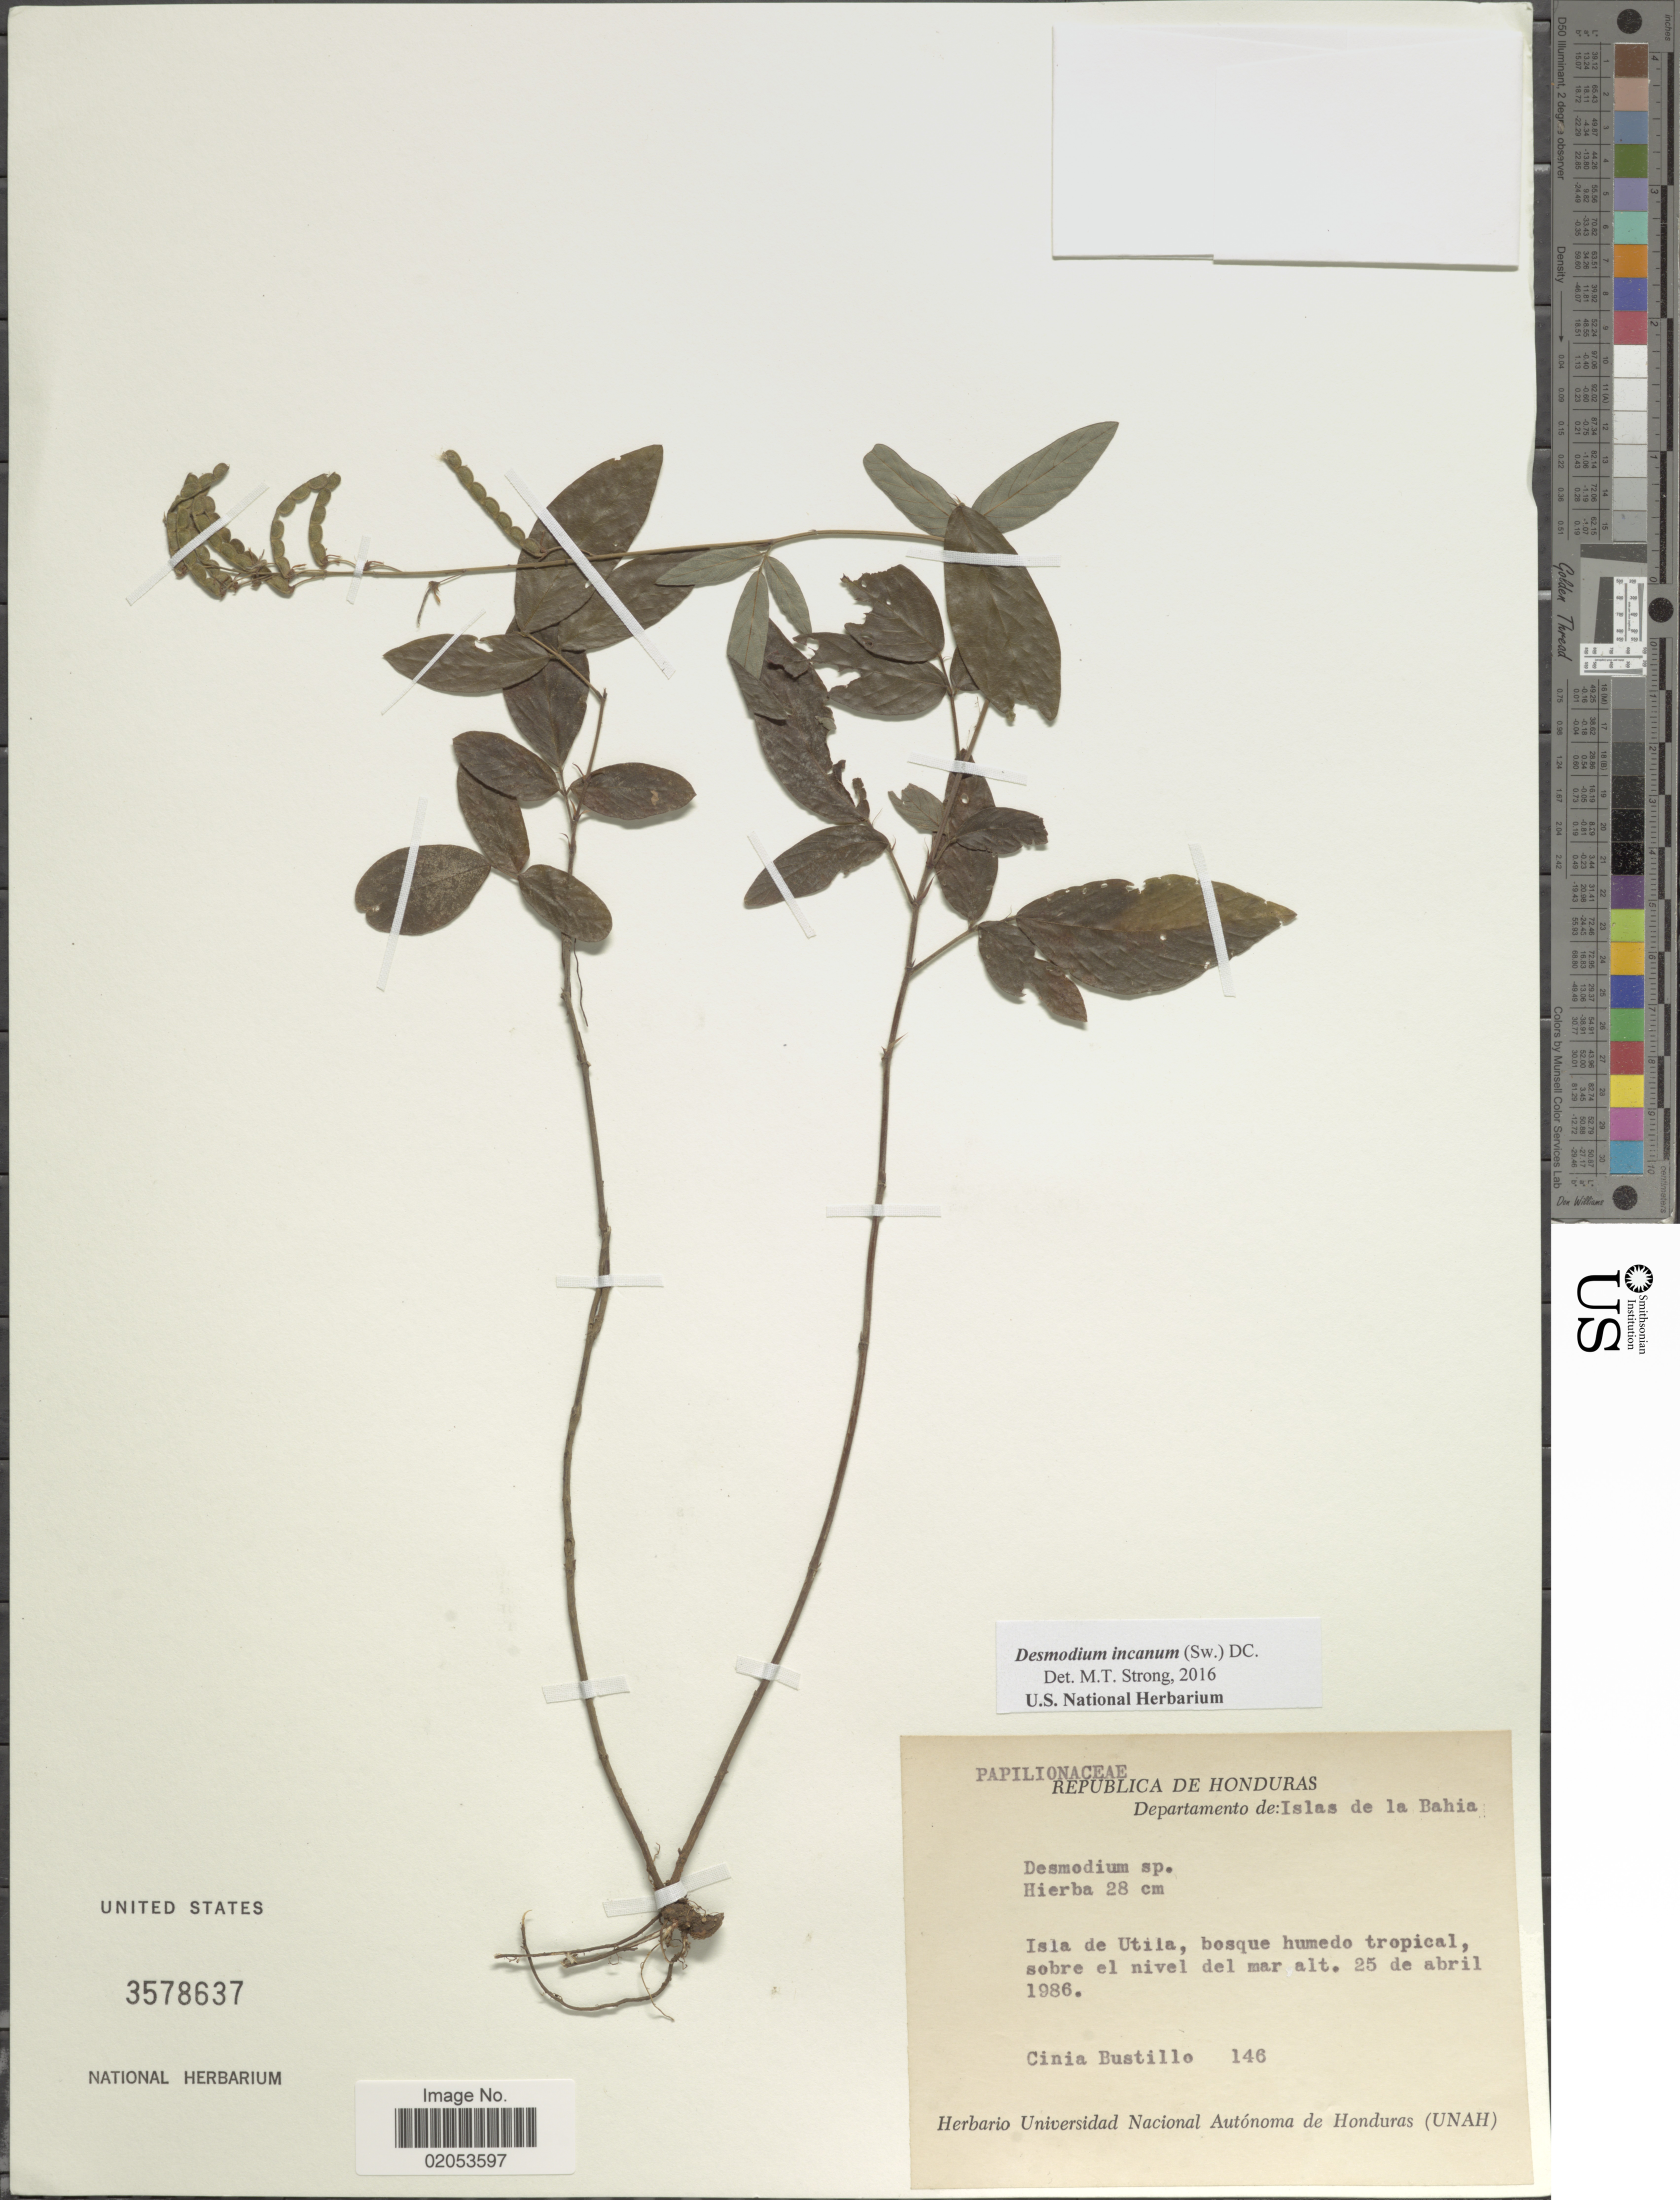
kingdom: Plantae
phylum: Tracheophyta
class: Magnoliopsida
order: Fabales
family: Fabaceae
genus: Desmodium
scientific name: Desmodium incanum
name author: (Sw.) DC.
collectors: C. Bustillo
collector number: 146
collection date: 1986-04-25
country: Honduras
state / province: Islas de la Bahía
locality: Bosque humedo tropical, sobre el nivel del mar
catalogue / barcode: US 3578637